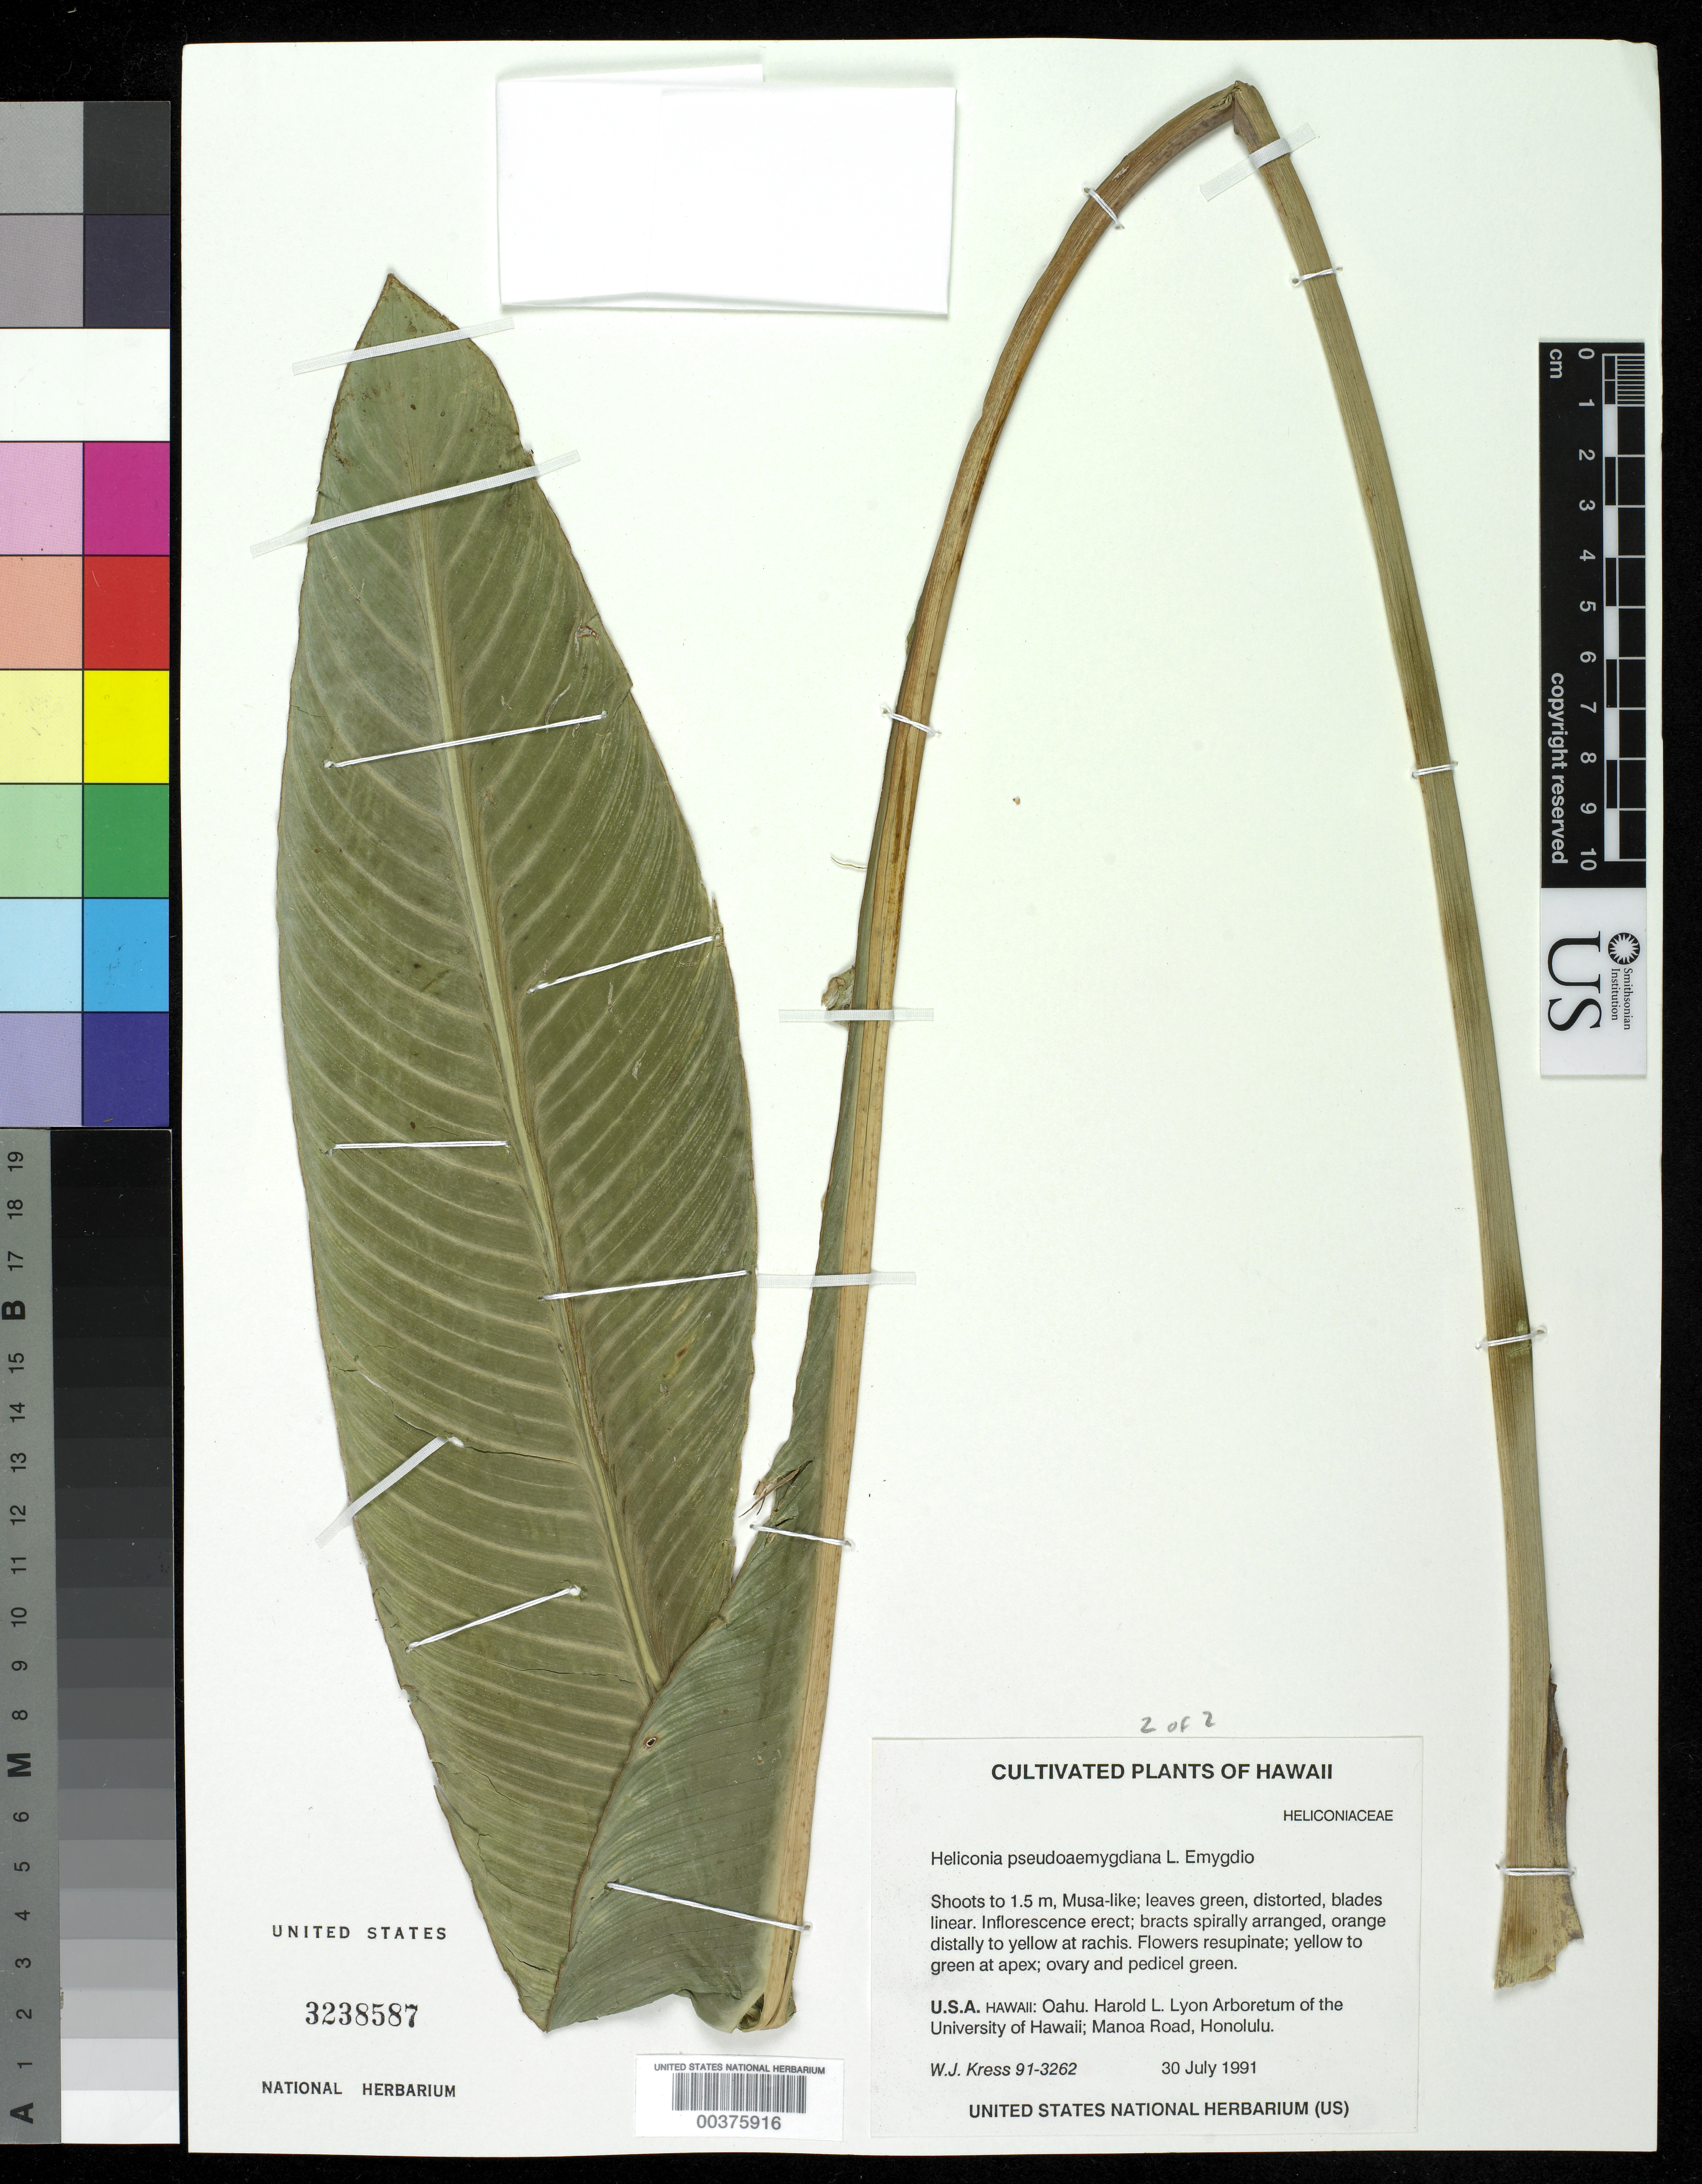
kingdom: Plantae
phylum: Tracheophyta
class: Liliopsida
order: Zingiberales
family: Heliconiaceae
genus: Heliconia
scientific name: Heliconia pseudoaemygdiana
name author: Emygdio & E. Santos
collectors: F. R. Fosberg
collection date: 1946-08-19/1946-08-21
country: Micronesia, Federated States of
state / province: Kosrae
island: Lelu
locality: Lela (Lele) Harbor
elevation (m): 1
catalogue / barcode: US 3238587